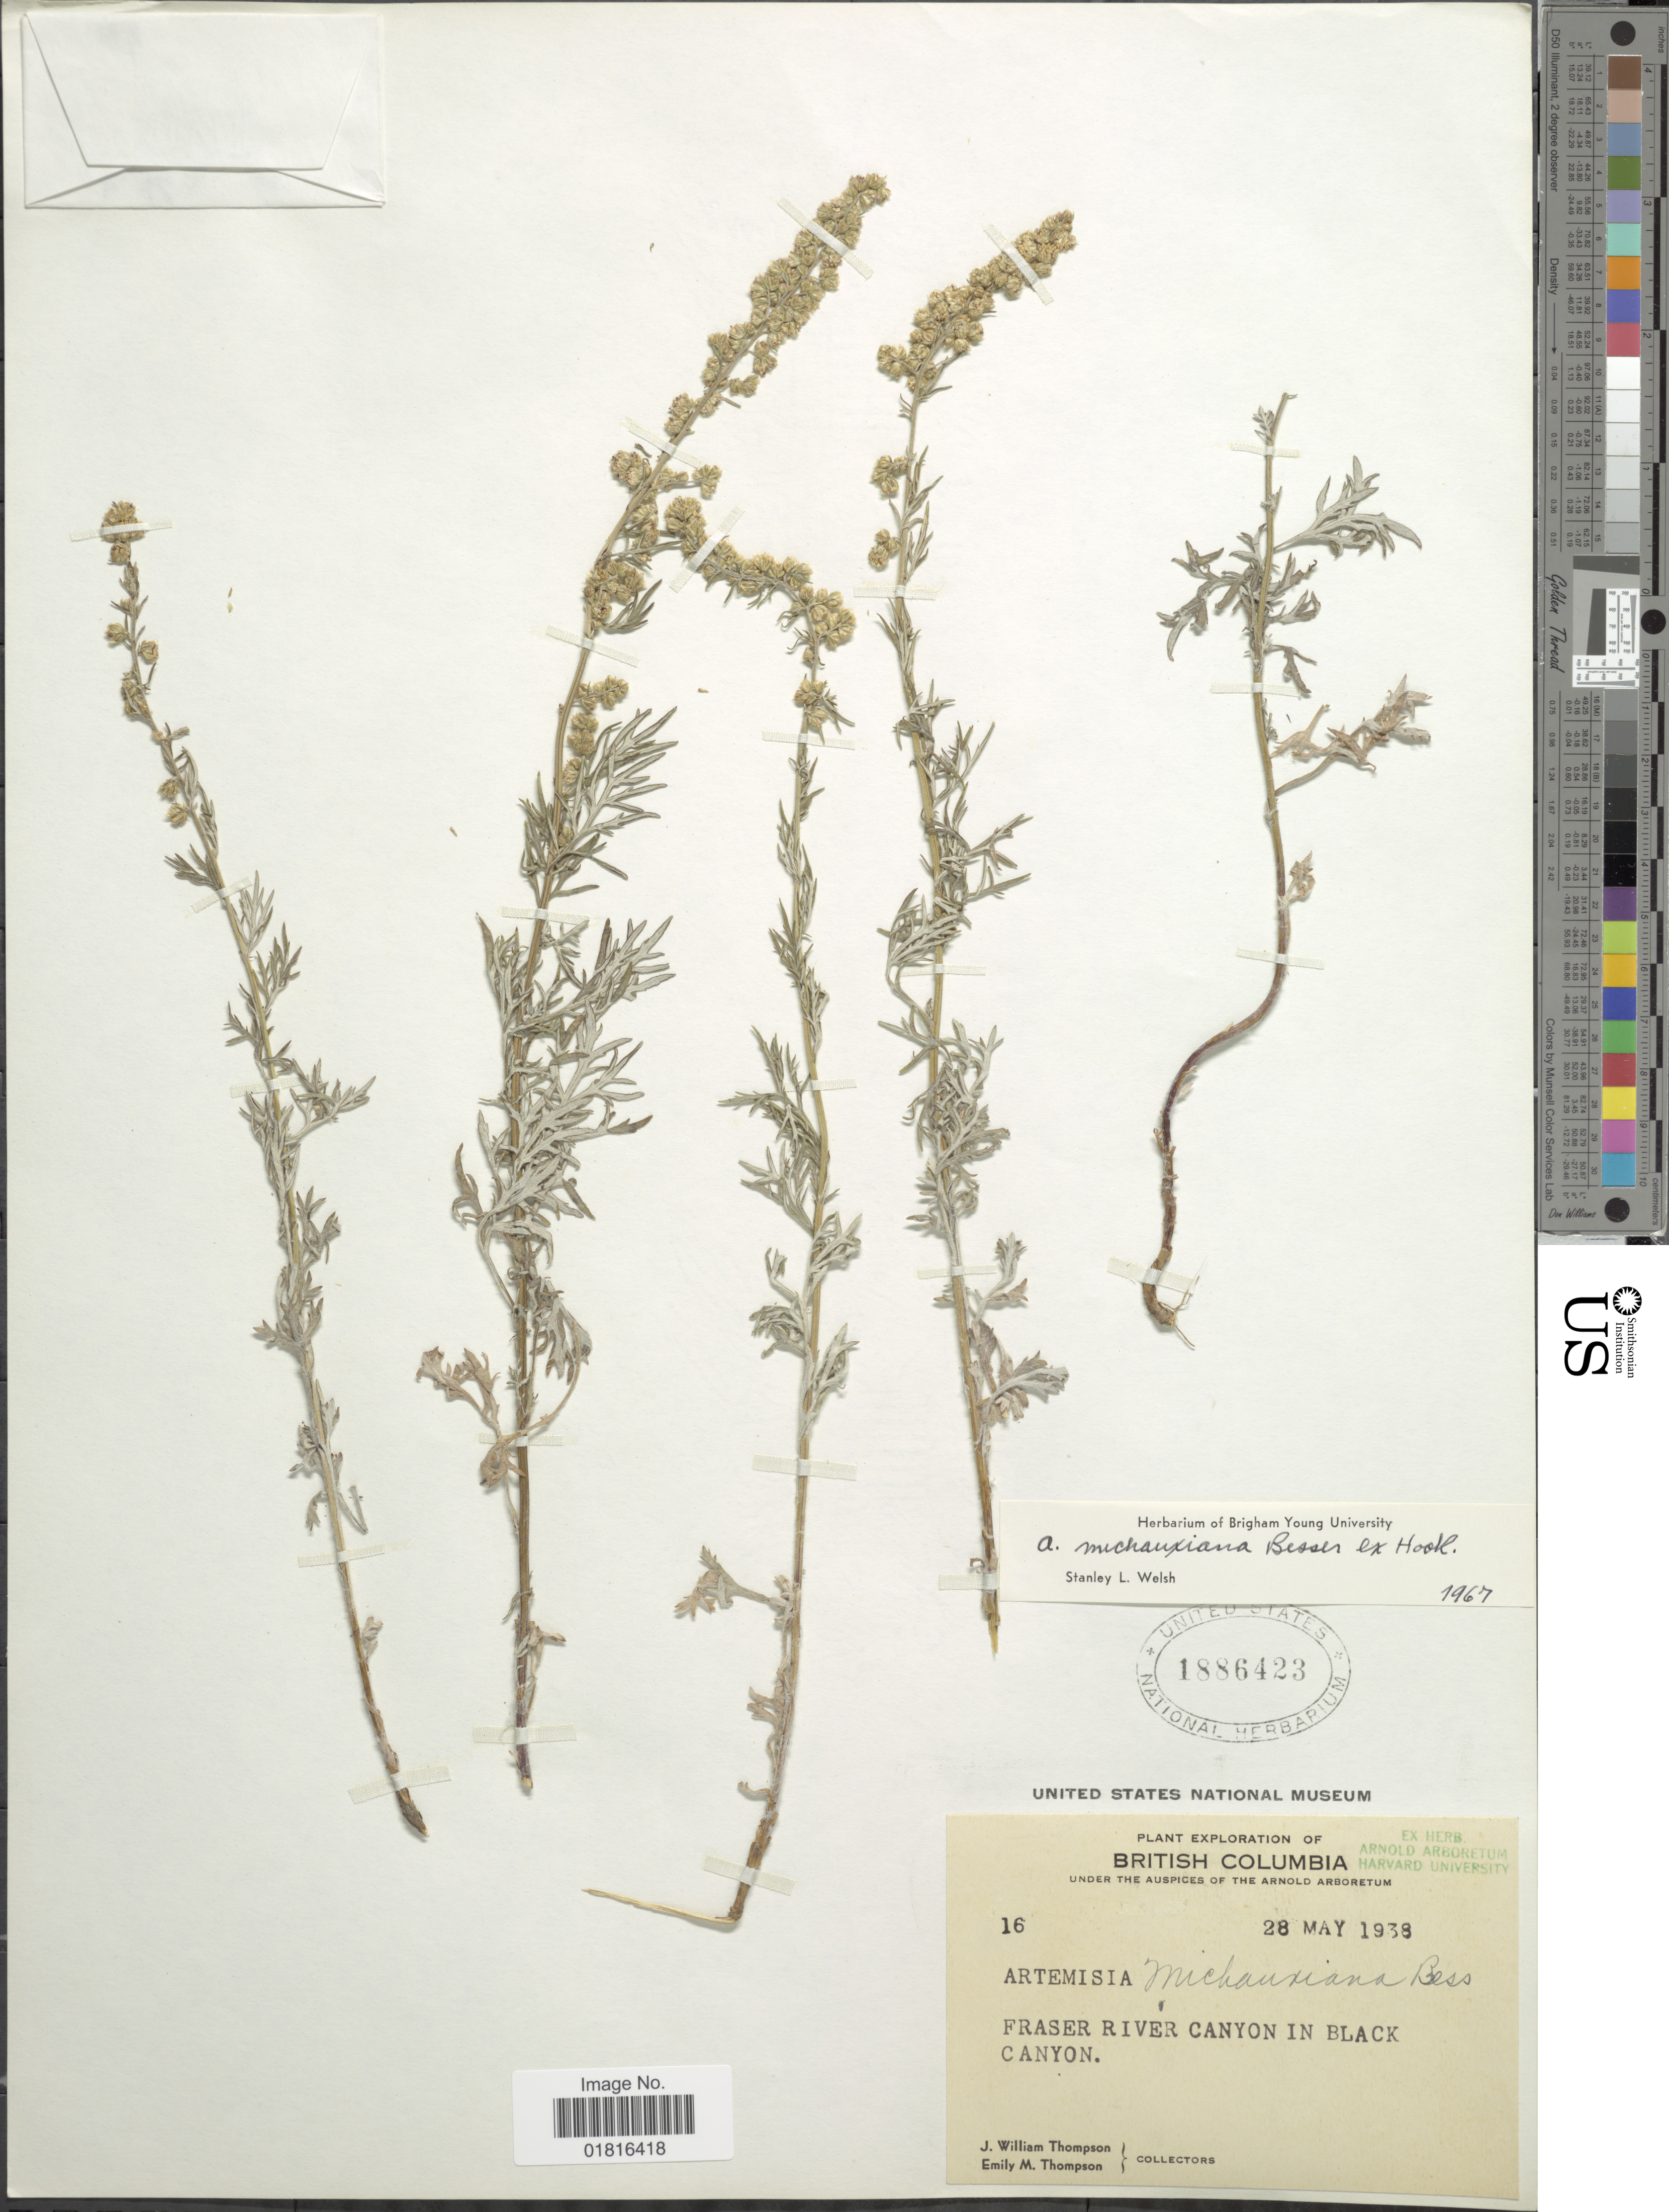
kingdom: Plantae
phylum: Tracheophyta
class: Magnoliopsida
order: Asterales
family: Asteraceae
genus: Artemisia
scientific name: Artemisia michauxiana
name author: Besser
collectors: J. W. Thompson & E. M. Thompson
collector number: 16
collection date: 1938-05-28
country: Canada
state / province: British Columbia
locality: Fraser River Canyon in Black Canyon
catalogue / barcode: US 1886423